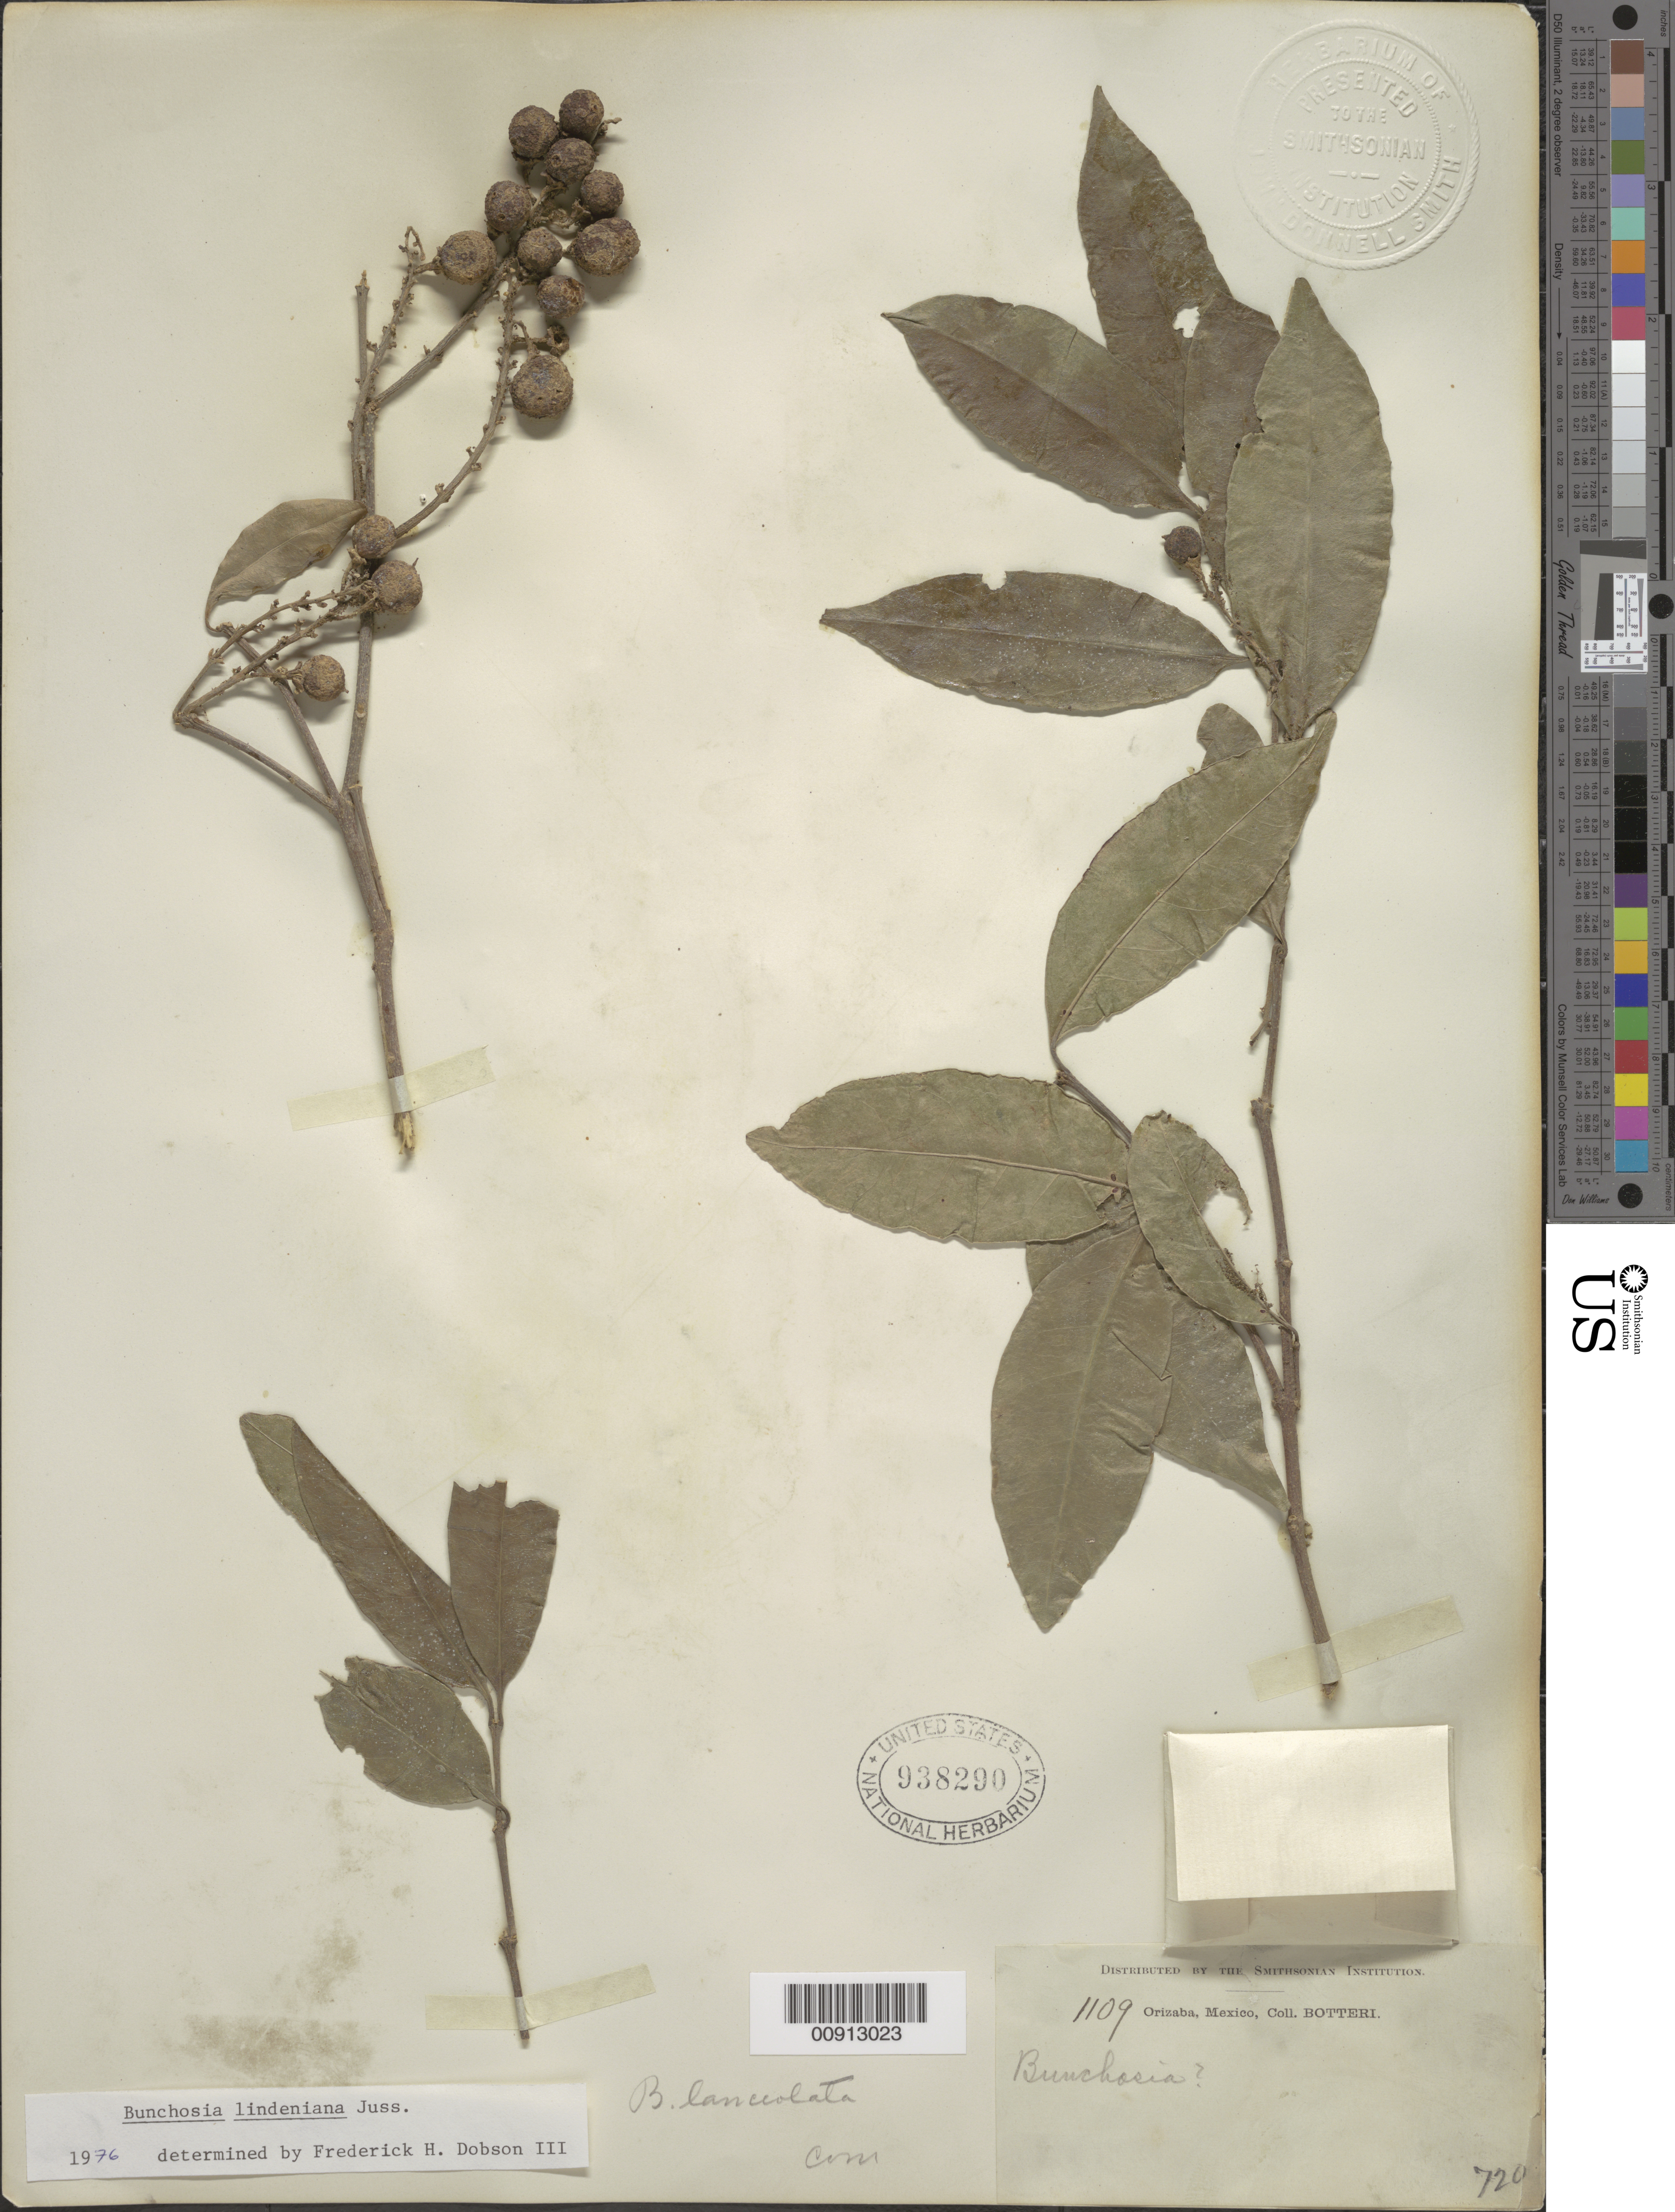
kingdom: Plantae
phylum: Tracheophyta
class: Magnoliopsida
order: Malpighiales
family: Malpighiaceae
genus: Bunchosia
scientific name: Bunchosia lindeniana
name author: A. Juss.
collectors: M. Botteri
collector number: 1109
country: Mexico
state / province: Veracruz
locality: Orizaba.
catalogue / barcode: US 938290